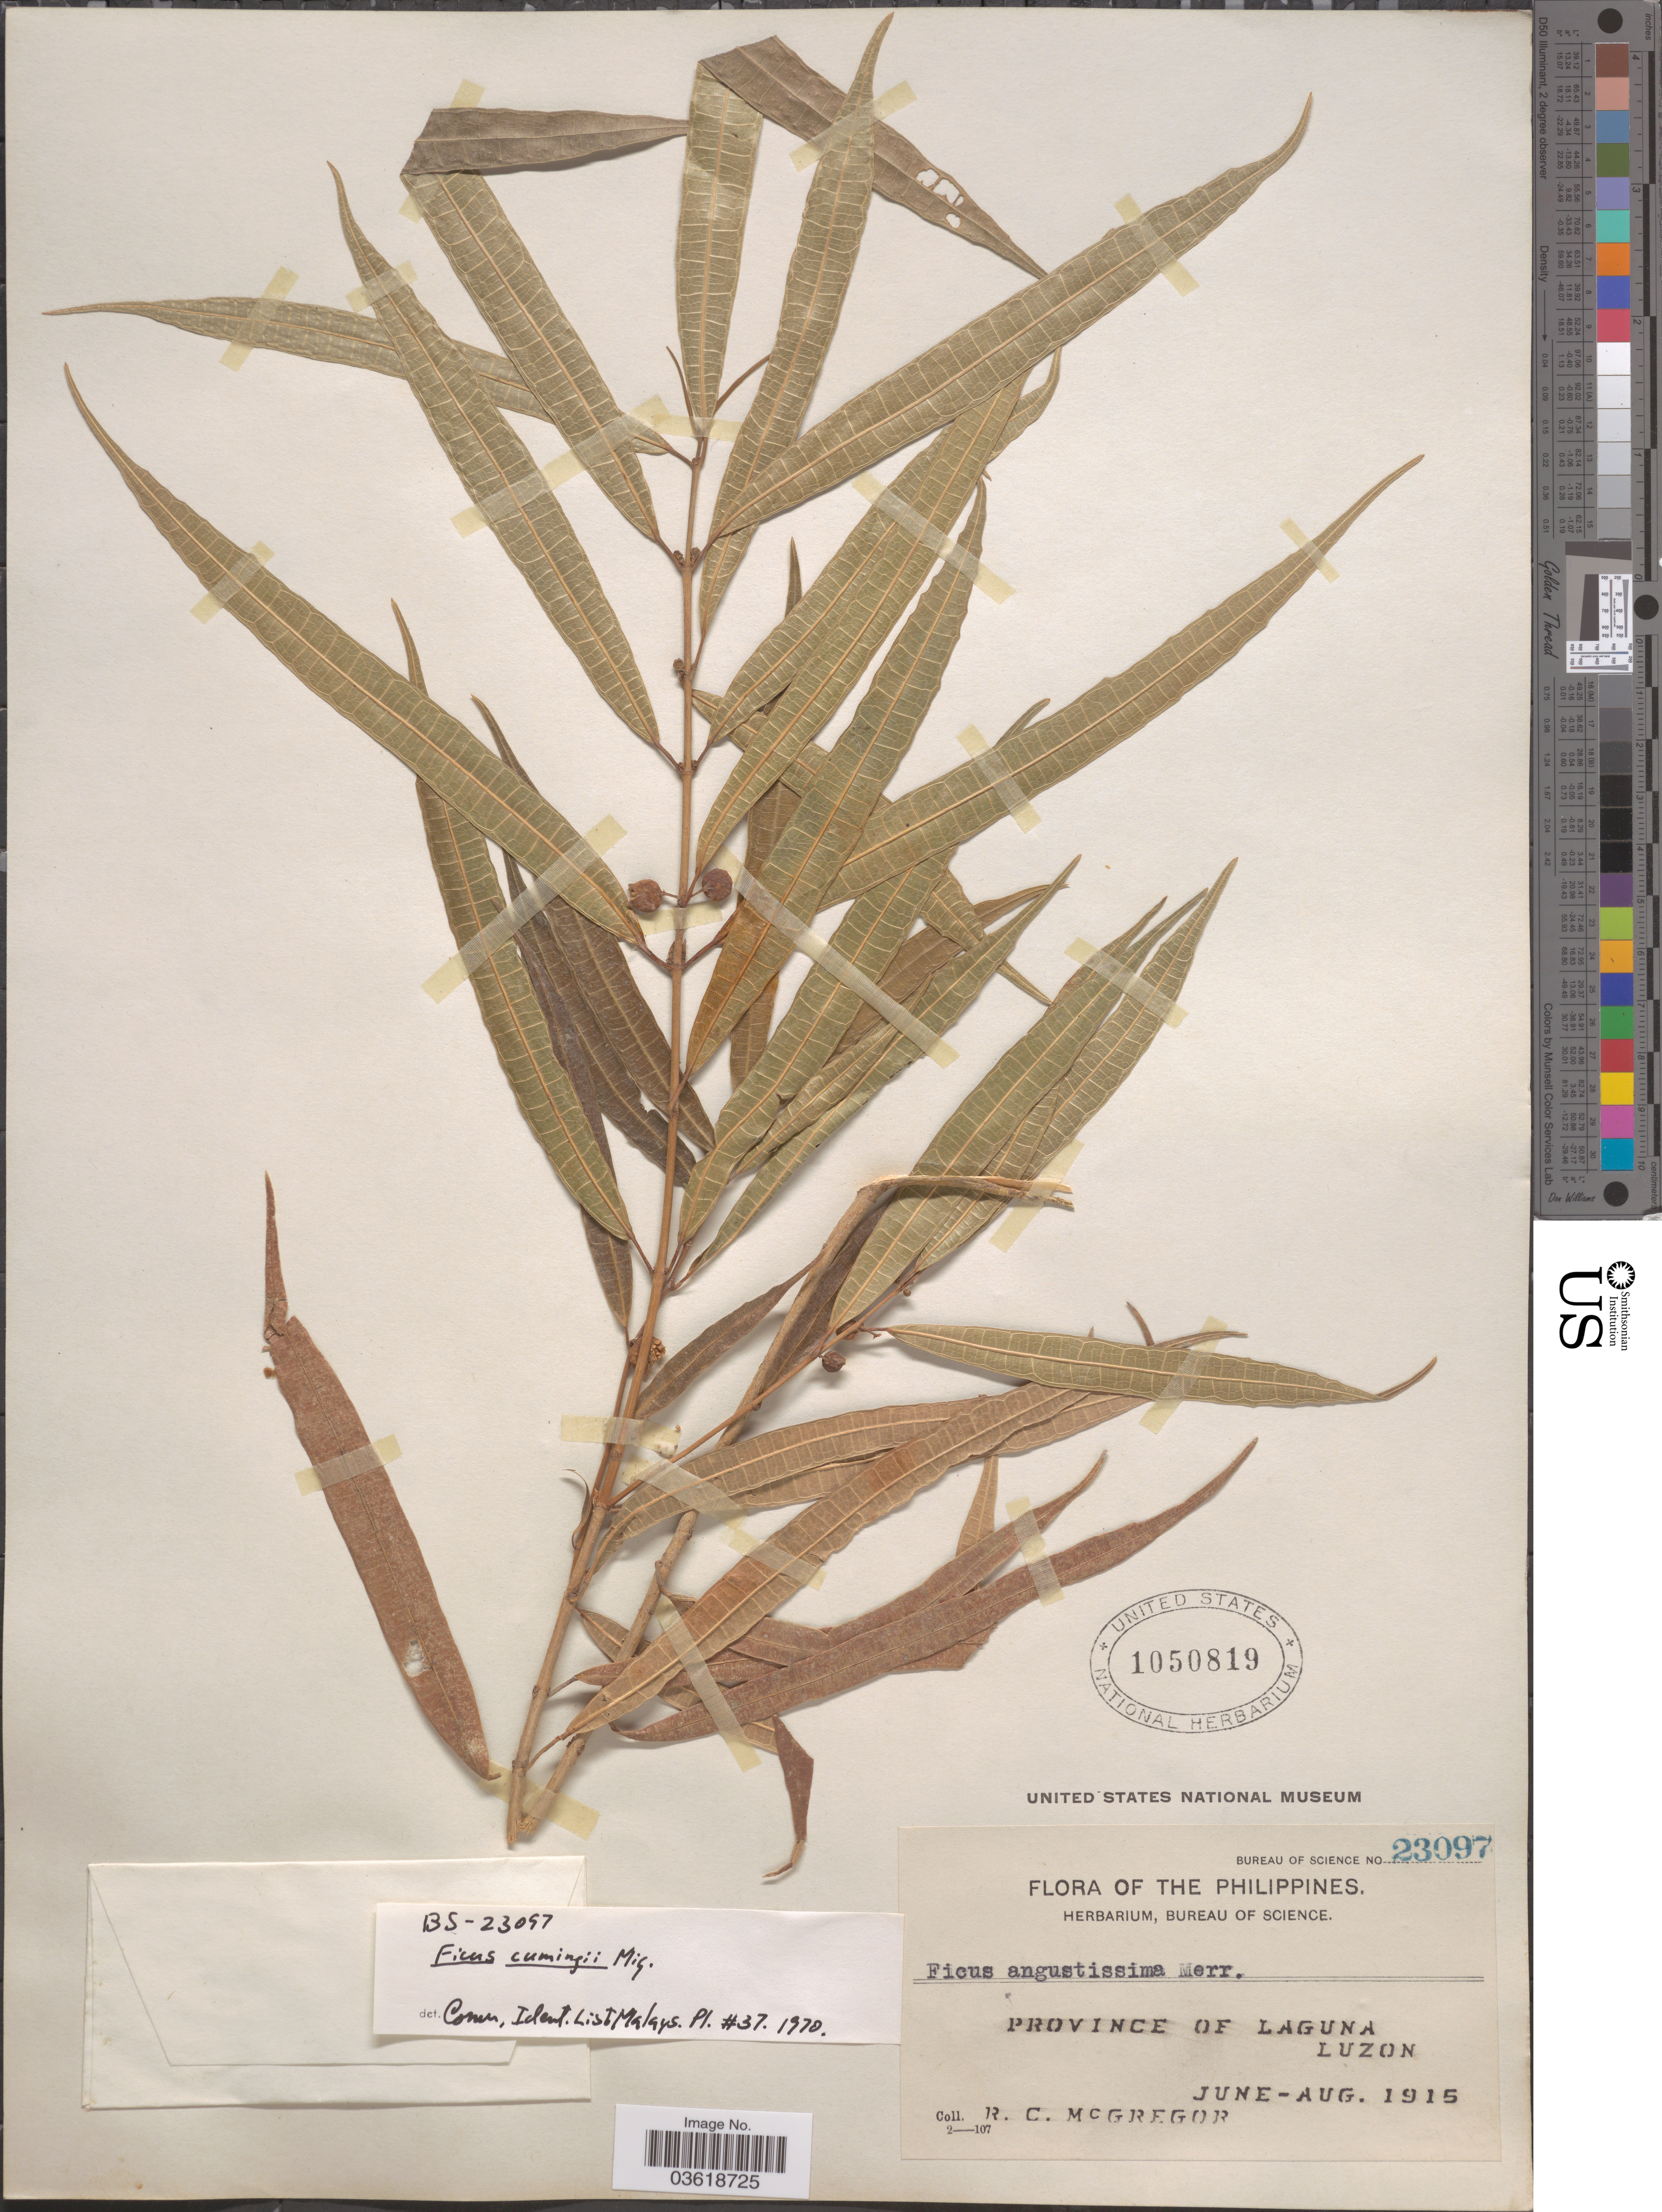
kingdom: Plantae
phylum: Tracheophyta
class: Magnoliopsida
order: Rosales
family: Moraceae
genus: Ficus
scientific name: Ficus cumingii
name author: Miq.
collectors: R. C. McGregor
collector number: Bureau of Science 23097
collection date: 1915-06/1915-08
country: Philippines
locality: Province of Laguna. Luzon.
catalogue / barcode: US 1050819